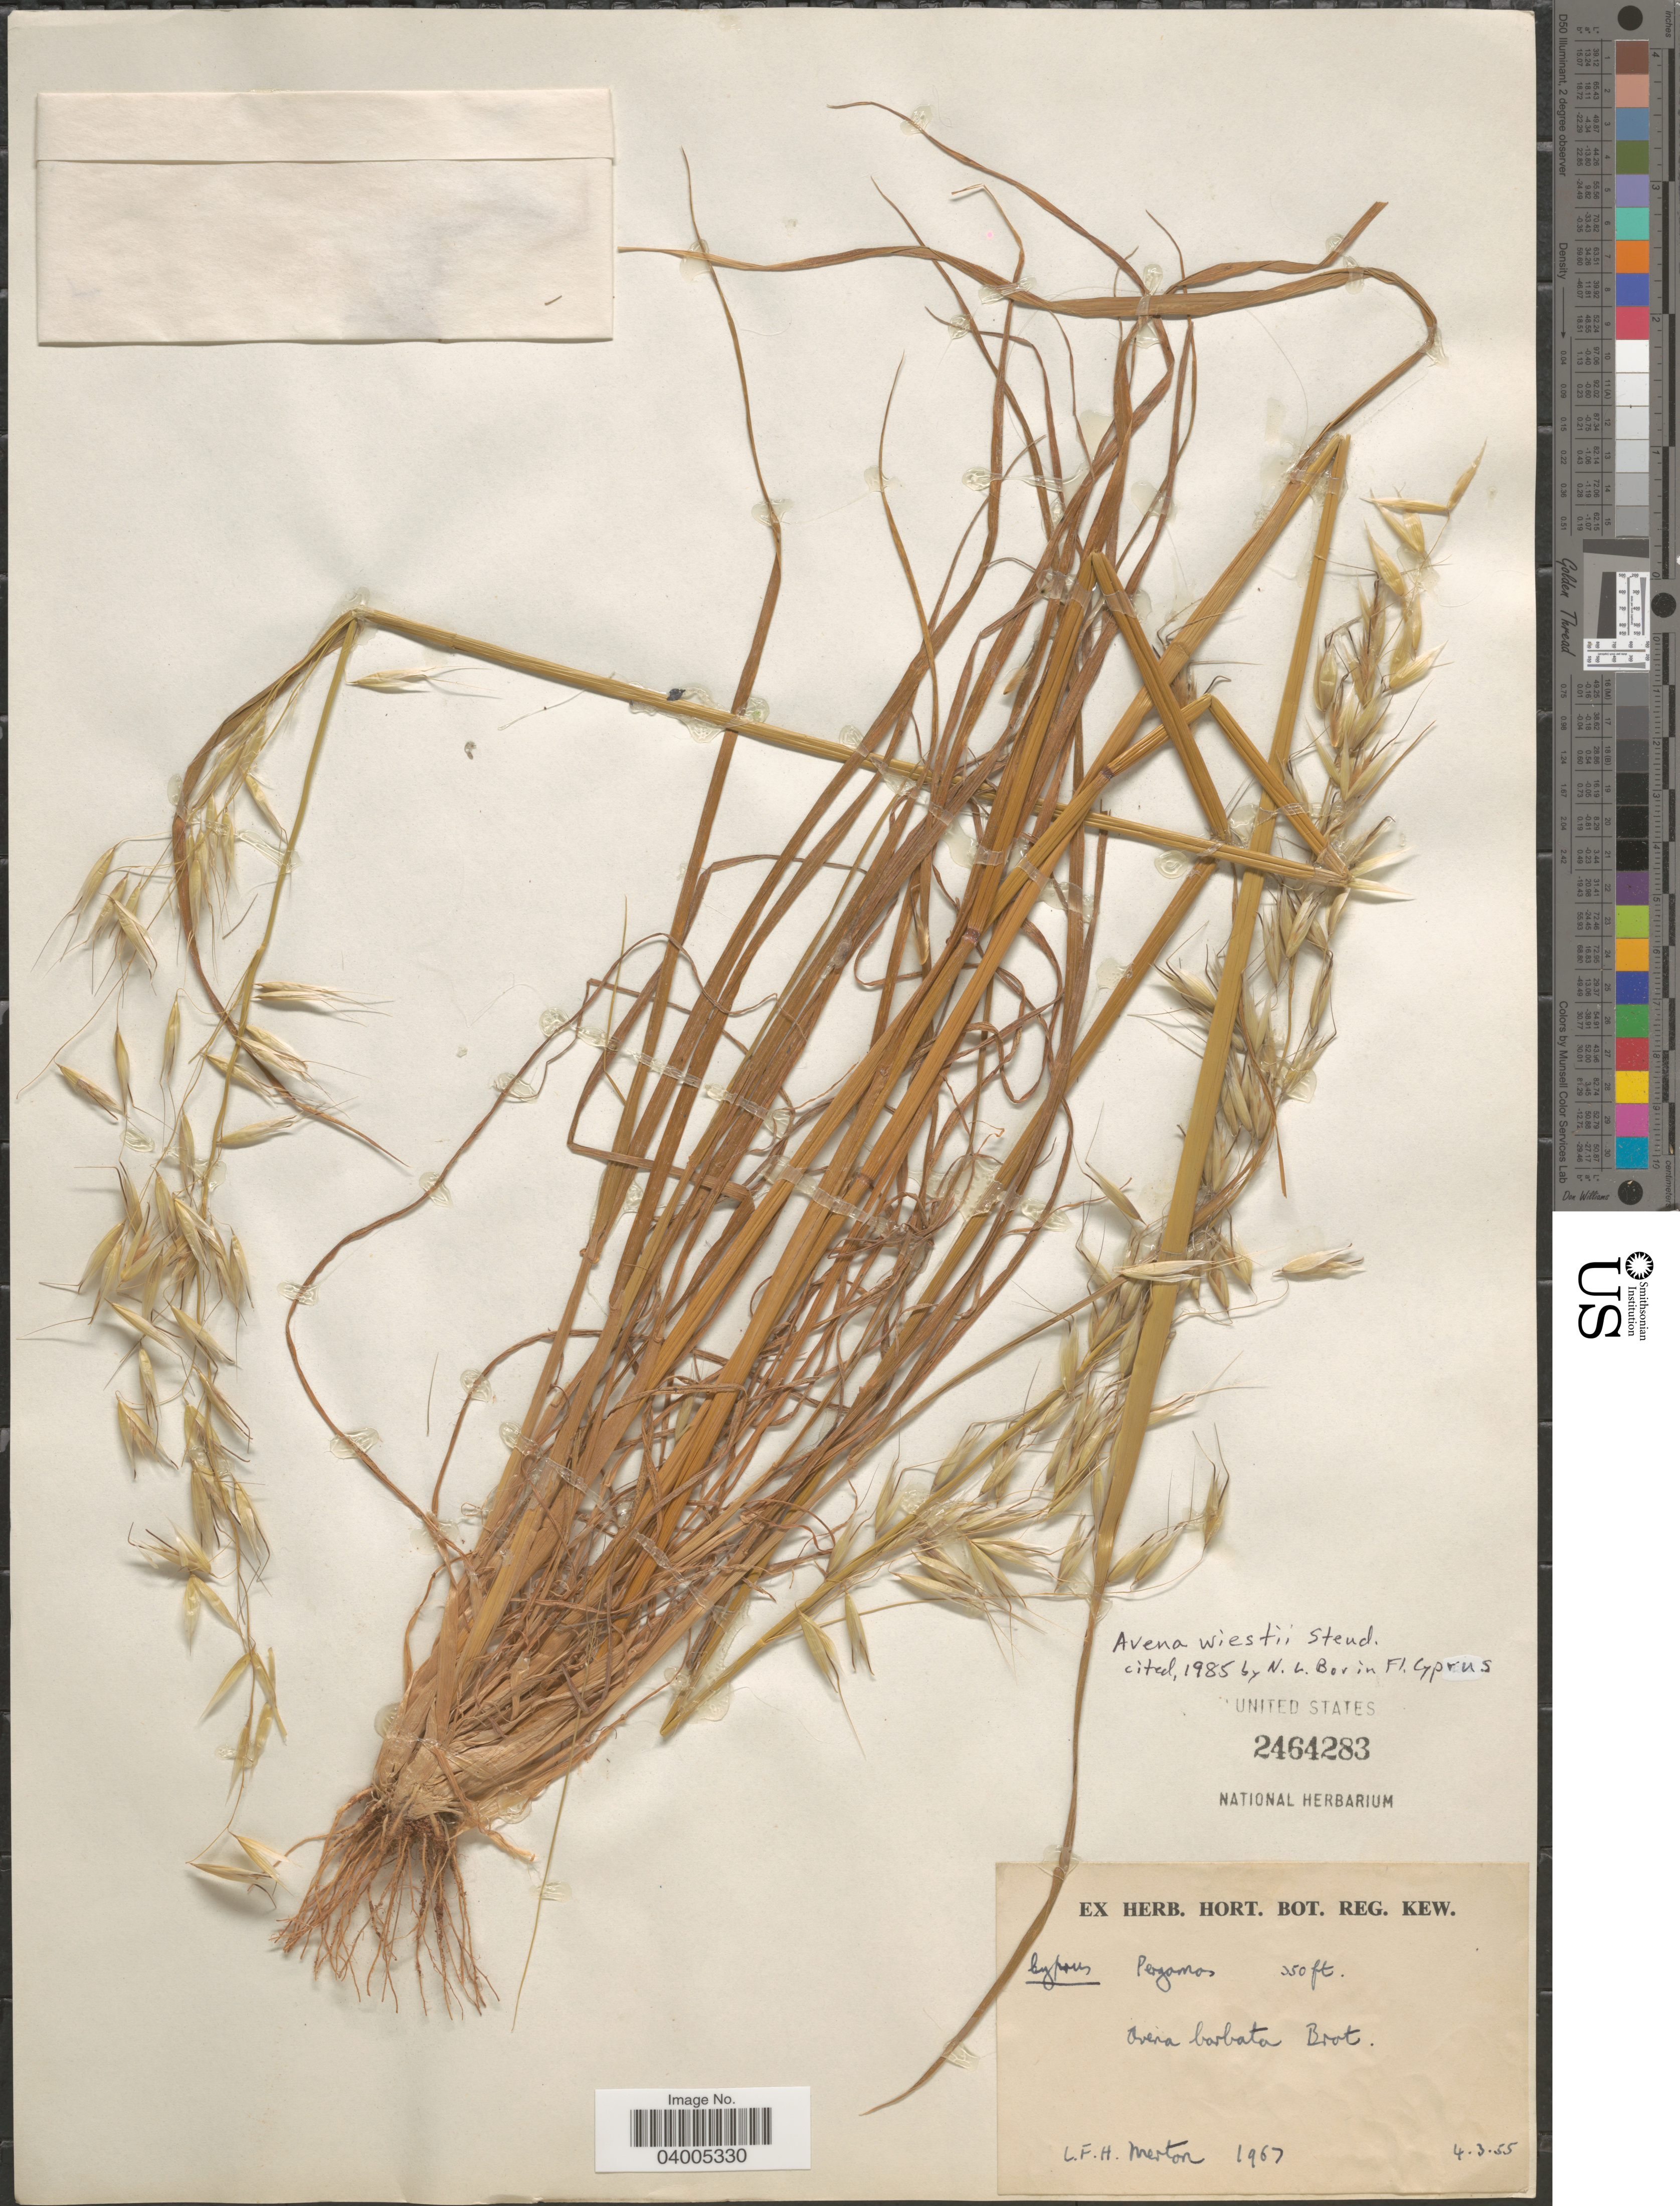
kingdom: Plantae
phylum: Tracheophyta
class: Liliopsida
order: Poales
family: Poaceae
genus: Avena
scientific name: Avena wiestii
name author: Steud.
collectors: L. Merton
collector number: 1967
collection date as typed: Transcribed d/m/y: 4/3/55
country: Cyprus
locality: Pergamos.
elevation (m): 107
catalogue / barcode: US 2464283